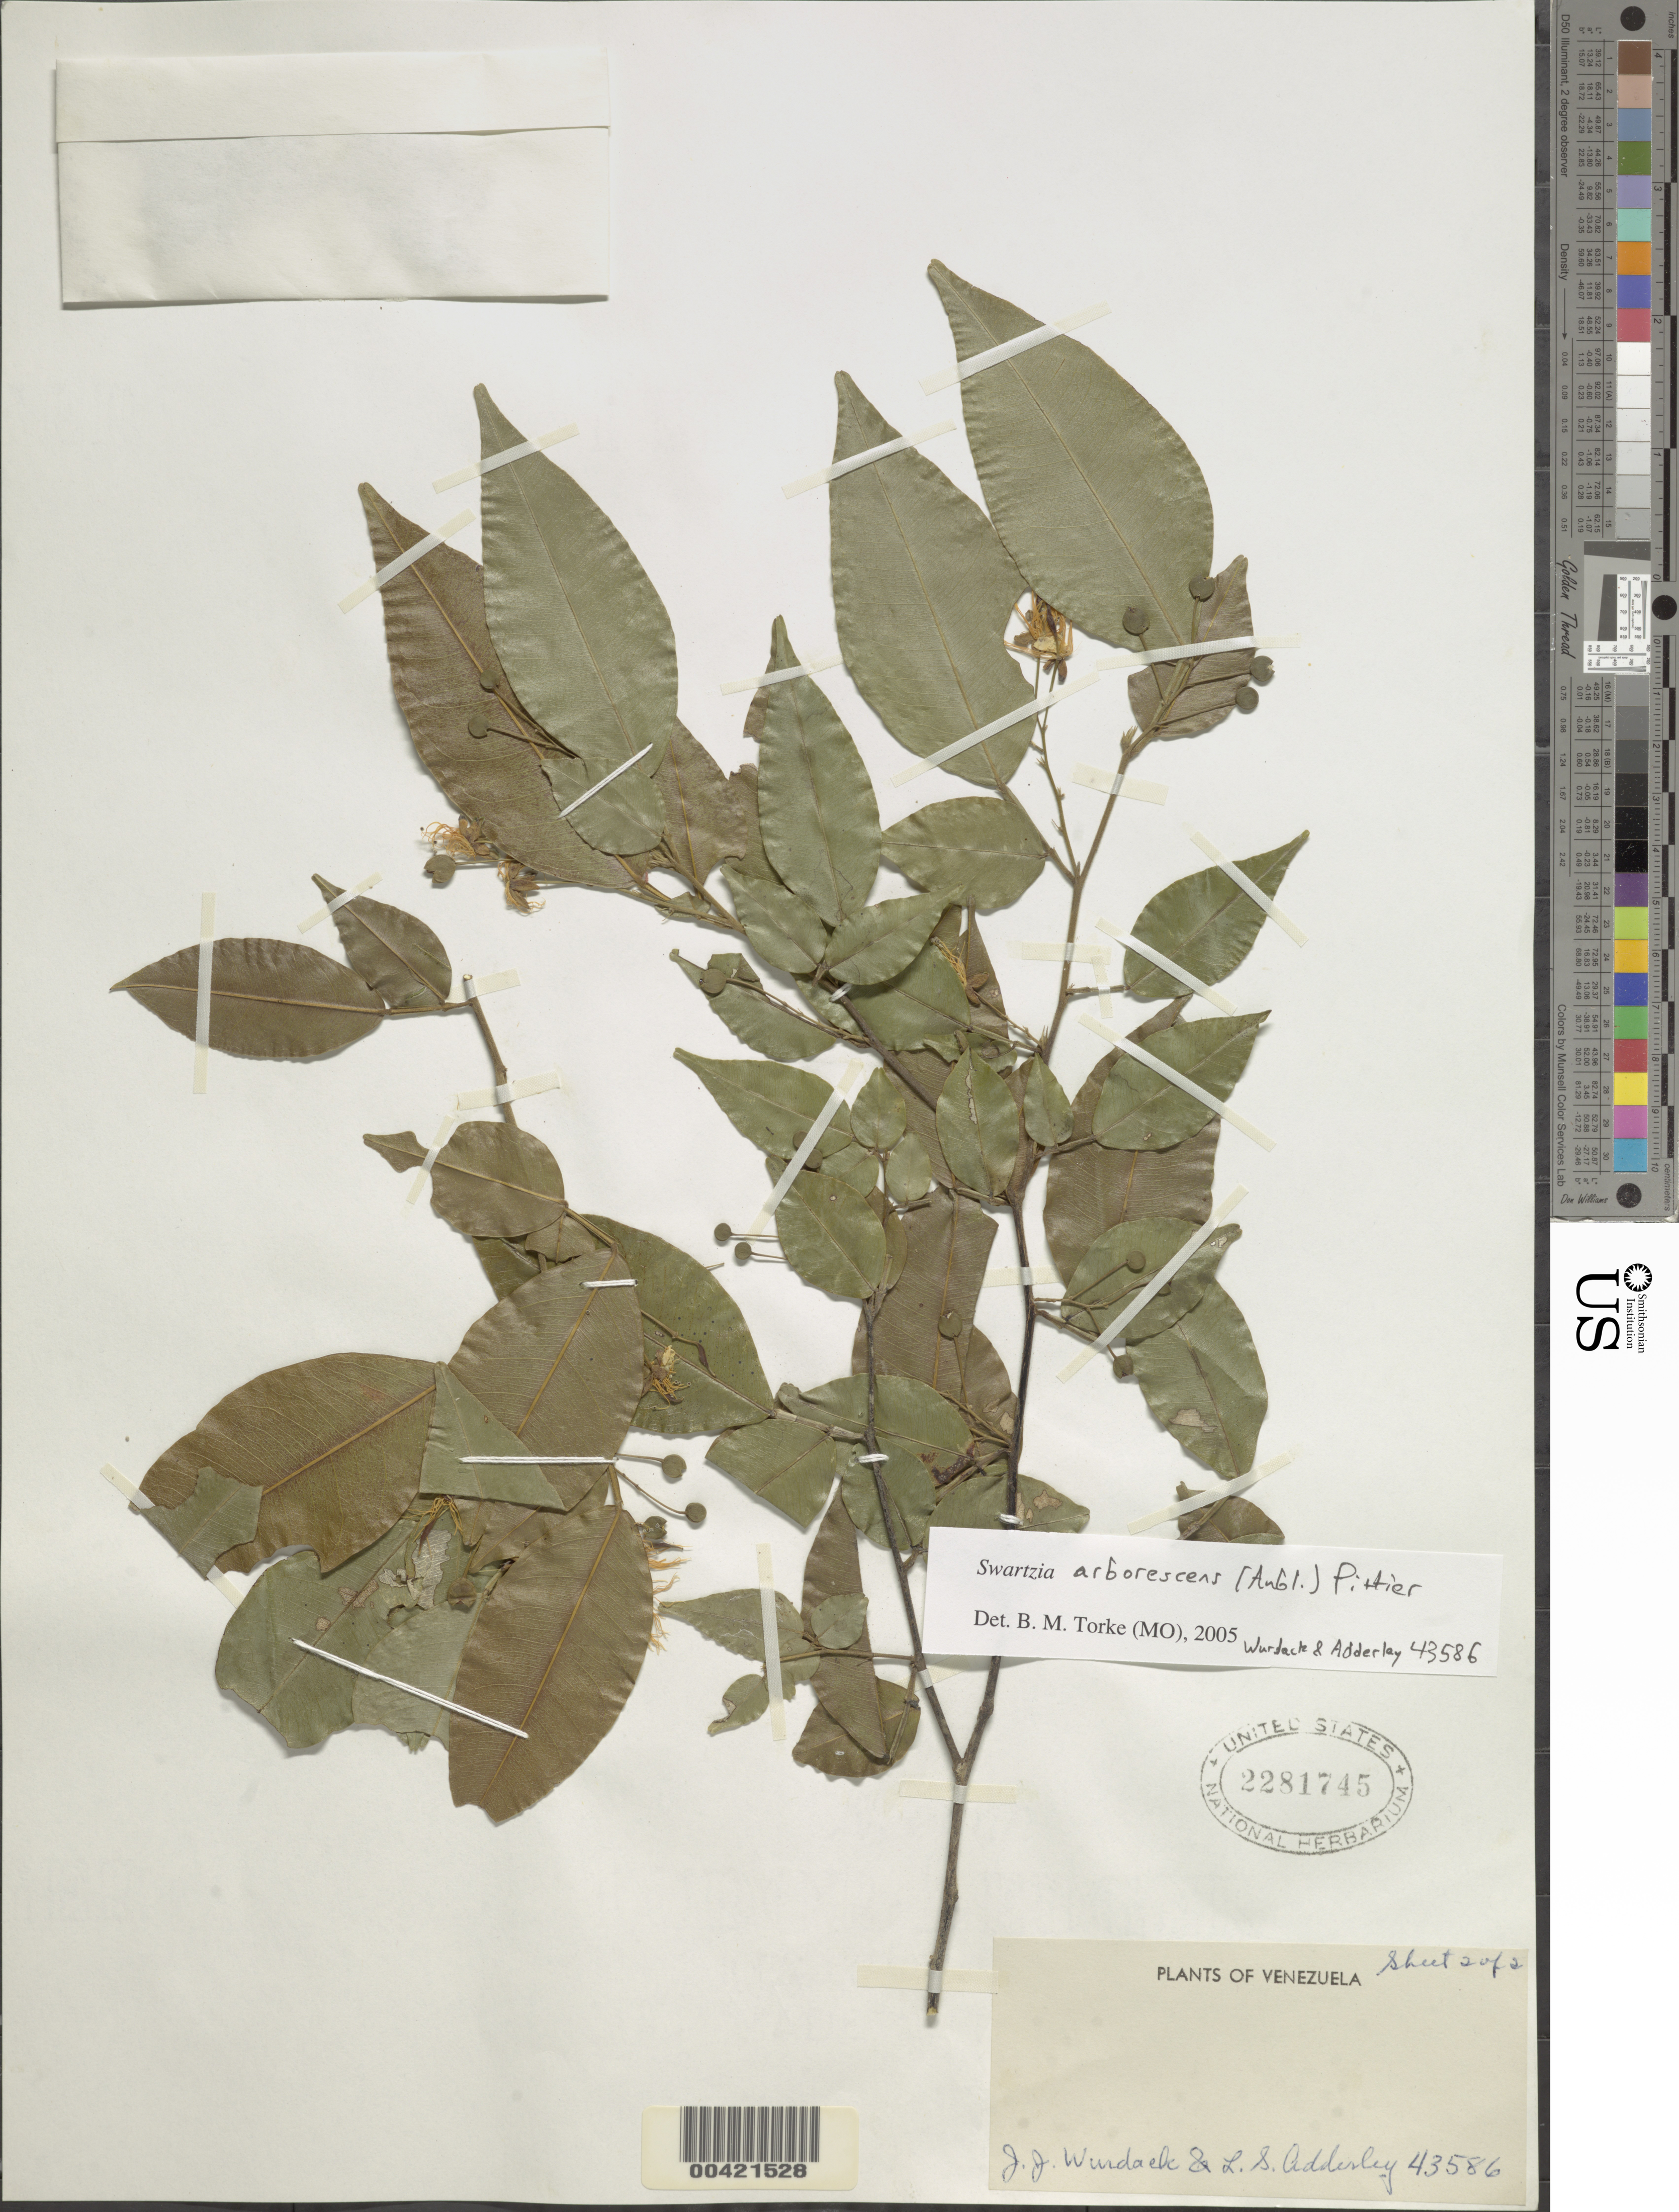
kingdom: Plantae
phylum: Tracheophyta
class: Magnoliopsida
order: Fabales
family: Fabaceae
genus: Swartzia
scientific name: Swartzia arborescens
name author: (Aubl.) Pittier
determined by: Cowan, R. S.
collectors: J. J. Wurdack & L. S. Adderley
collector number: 43586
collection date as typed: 23 Jul 1959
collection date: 1959-07-23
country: Venezuela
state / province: Amazonas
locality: Raudal gallineta and salto gallineta, between; 110-130 river km. from mouth of rio siapa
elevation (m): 130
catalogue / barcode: US 2281745